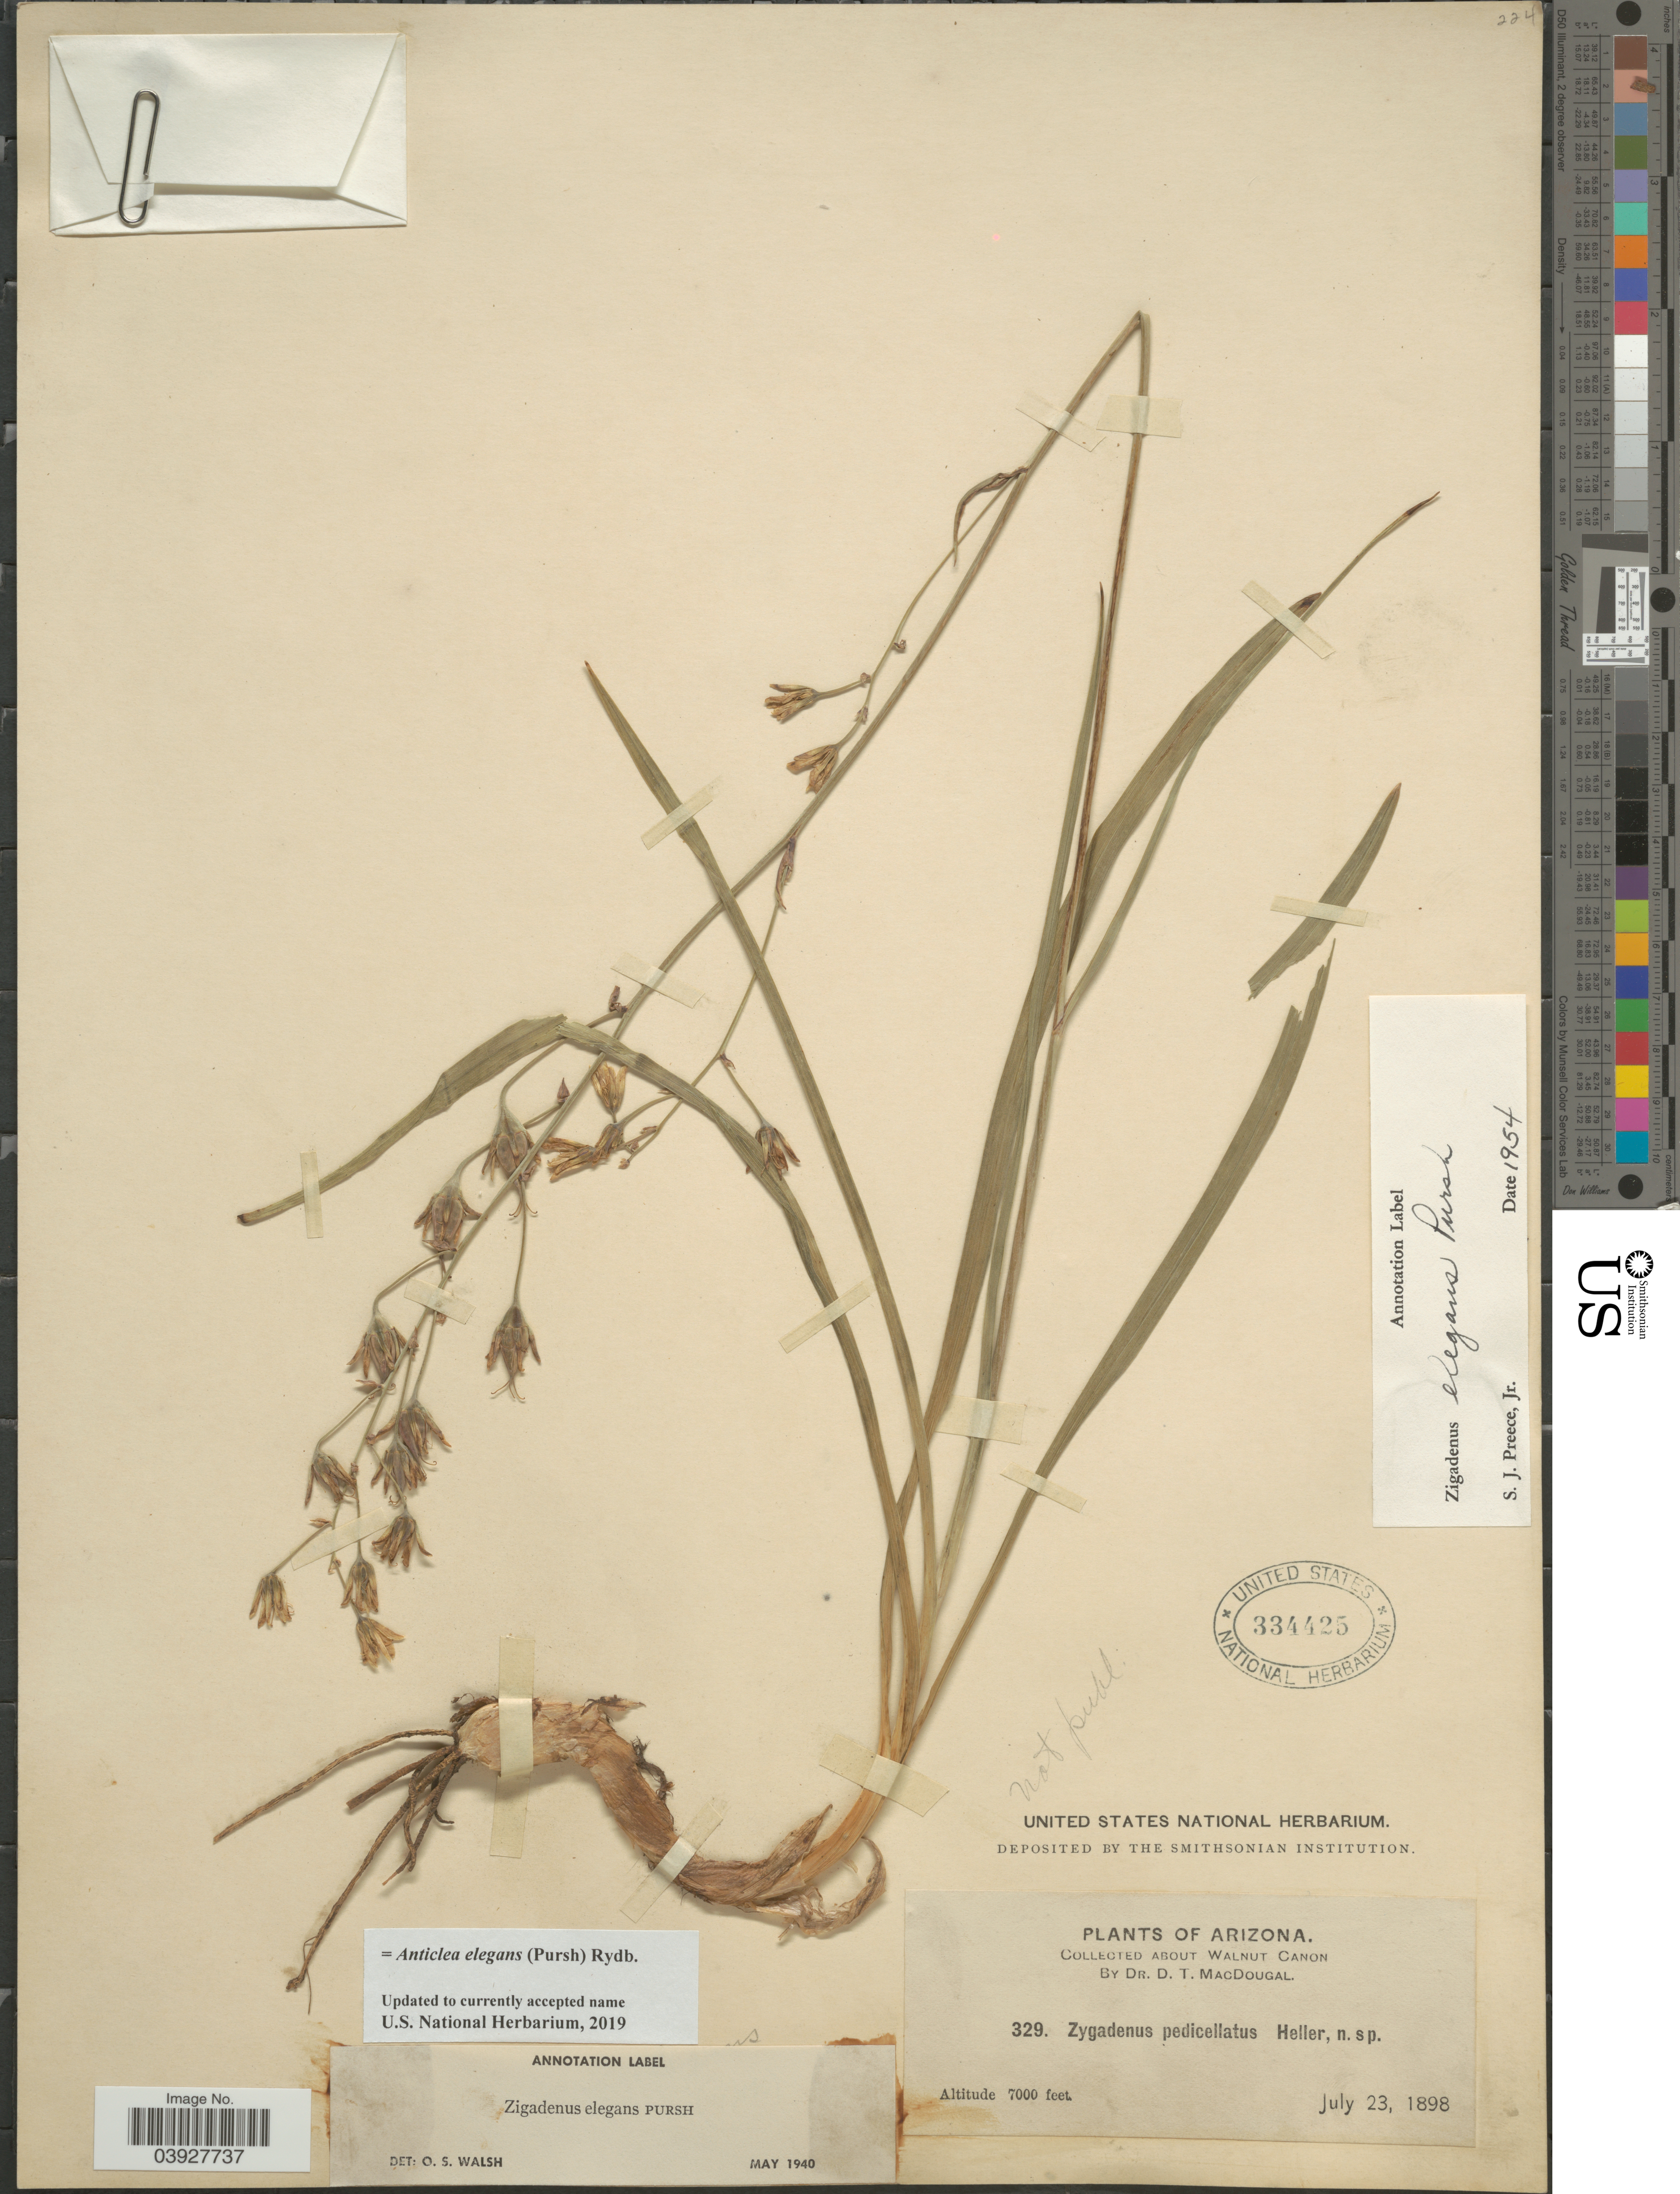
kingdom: Plantae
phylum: Tracheophyta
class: Liliopsida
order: Liliales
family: Melanthiaceae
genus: Anticlea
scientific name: Anticlea elegans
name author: (Pursh) Rydb.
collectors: D. T. MacDougal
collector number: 329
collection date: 1898-07-23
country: United States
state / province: Arizona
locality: About Walnut Canon.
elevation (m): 2134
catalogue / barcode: US 334425